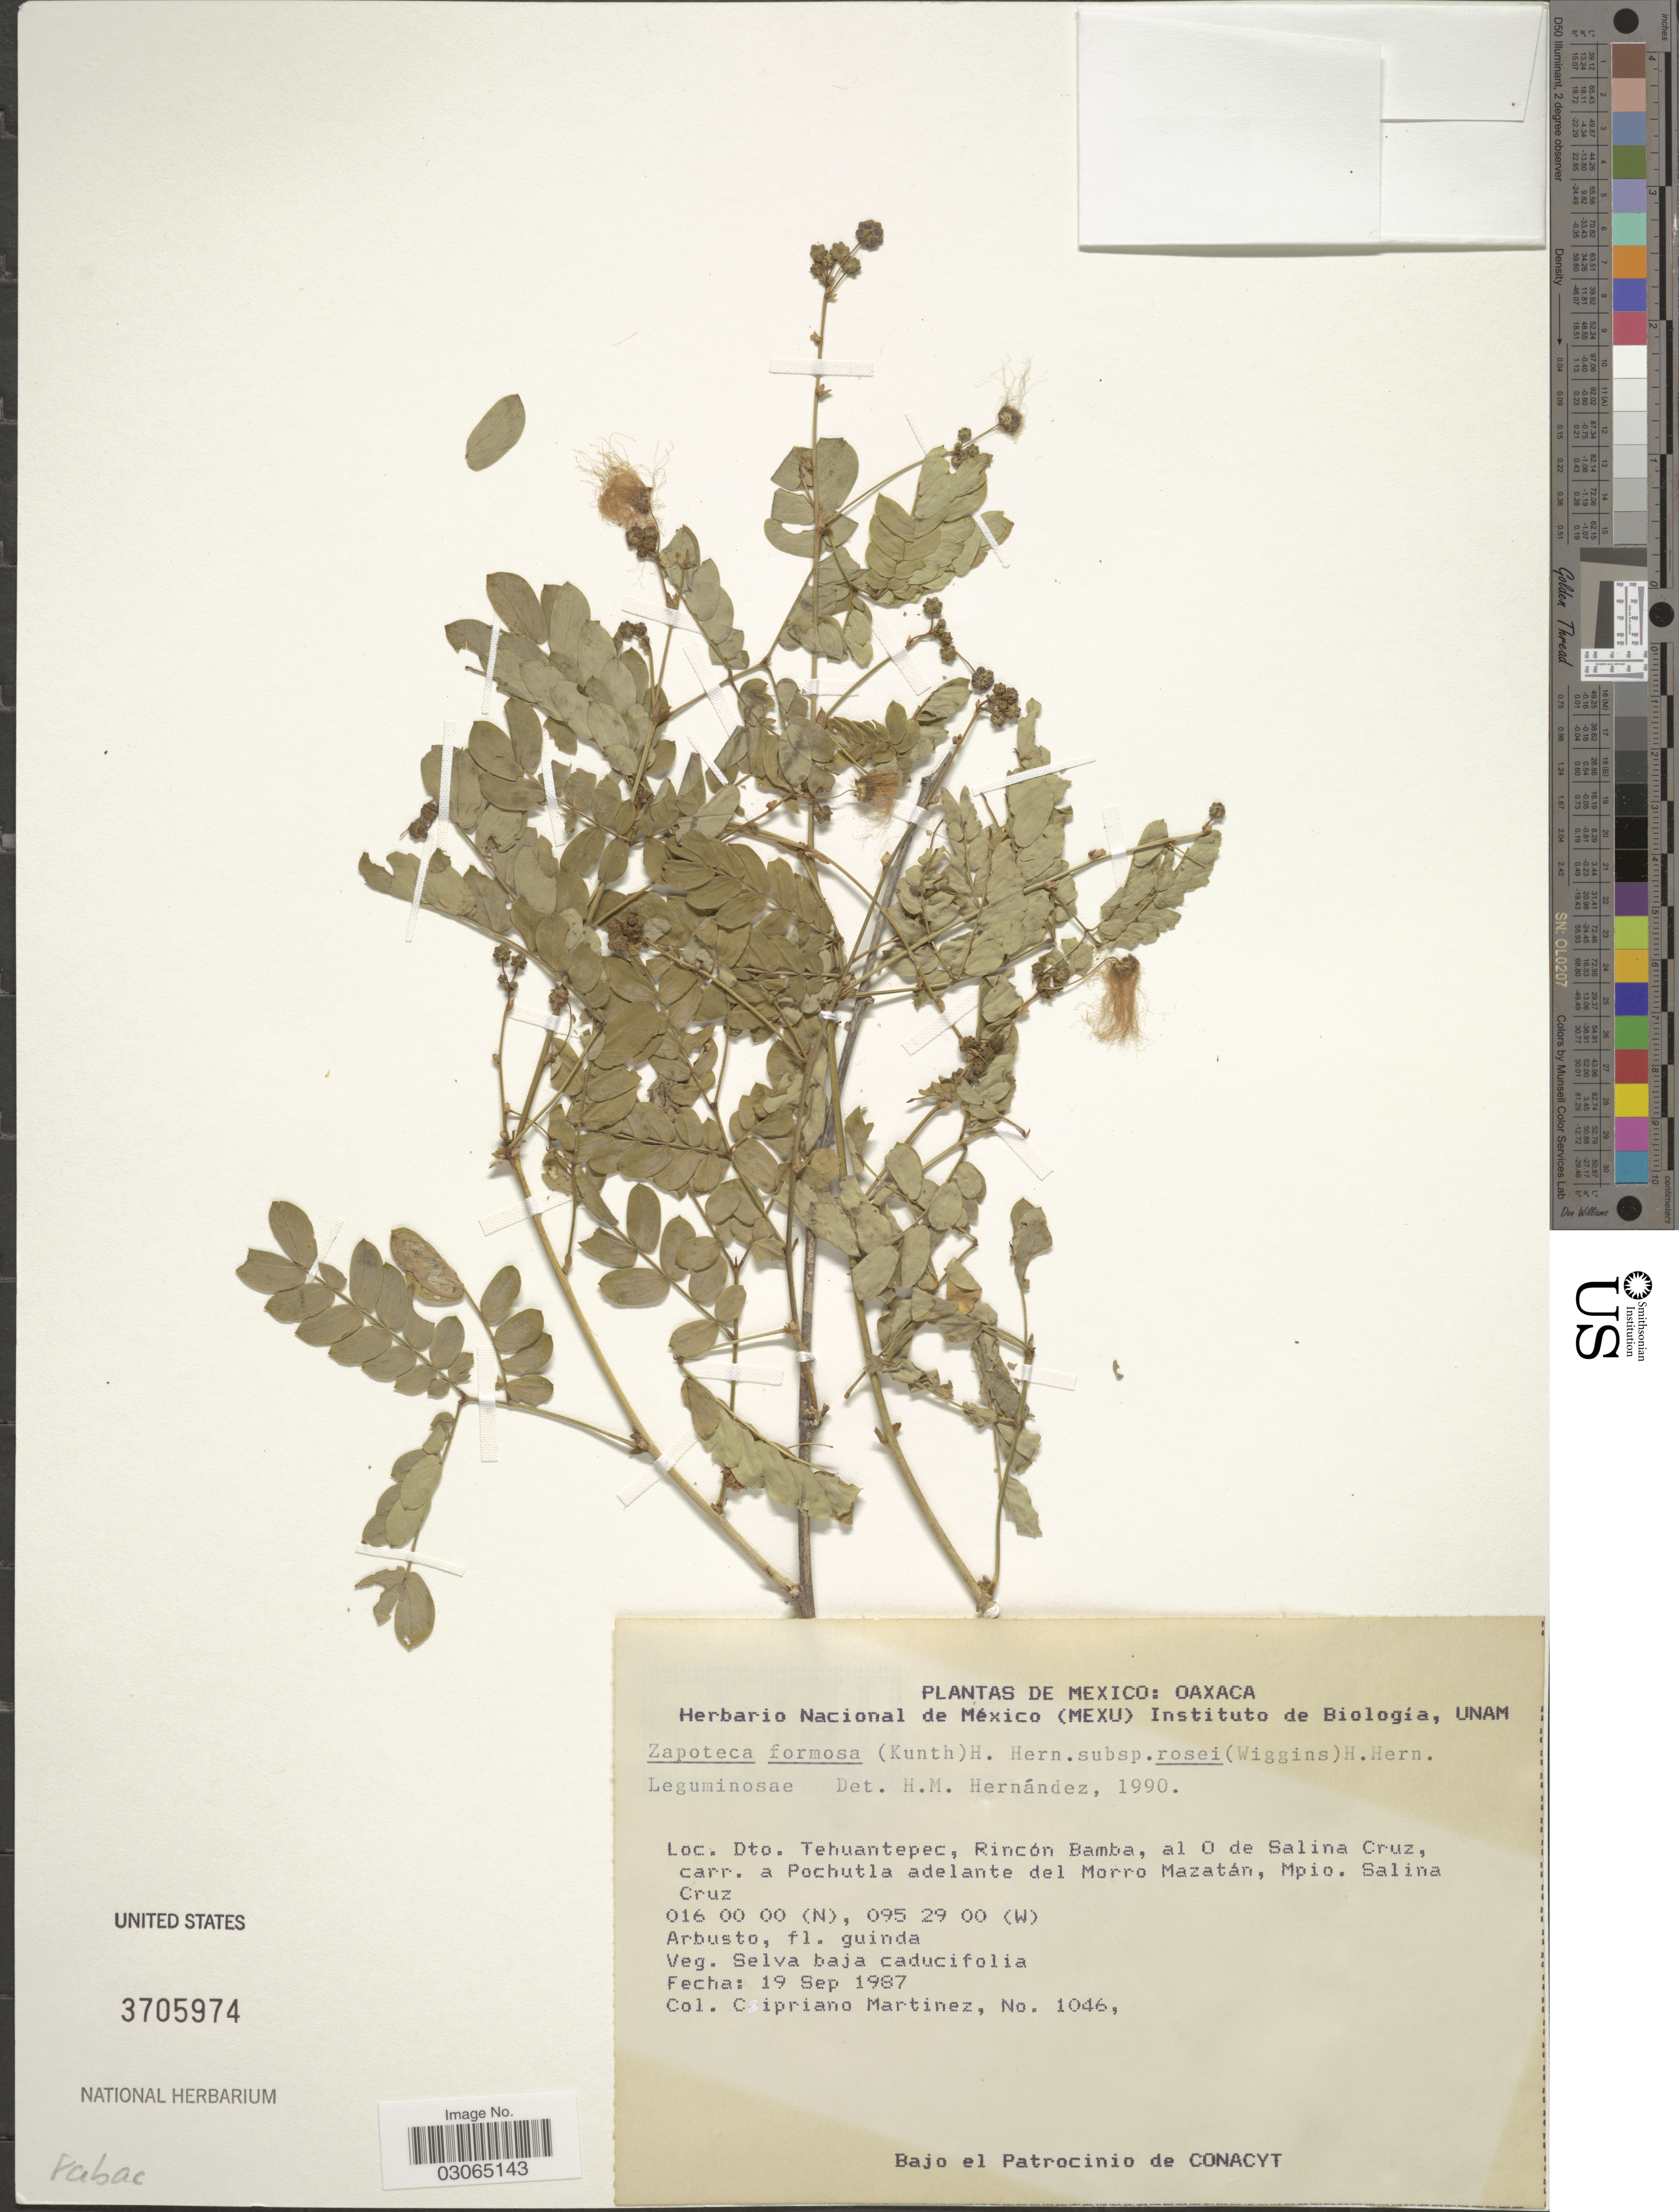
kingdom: Plantae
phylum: Tracheophyta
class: Magnoliopsida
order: Fabales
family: Fabaceae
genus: Zapoteca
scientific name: Zapoteca formosa subsp. rosei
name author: (Wiggins) H.M. Hern.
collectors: C. Martínez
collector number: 1046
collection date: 1987-09-19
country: Mexico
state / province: Oaxaca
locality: Dto. Tehuantepec, Rincón Bamba, al O de Salina Cruz, carr. a Pochutla adelante del Morro Mazatán, Mpio. Salina Cruz.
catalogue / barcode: US 3705974